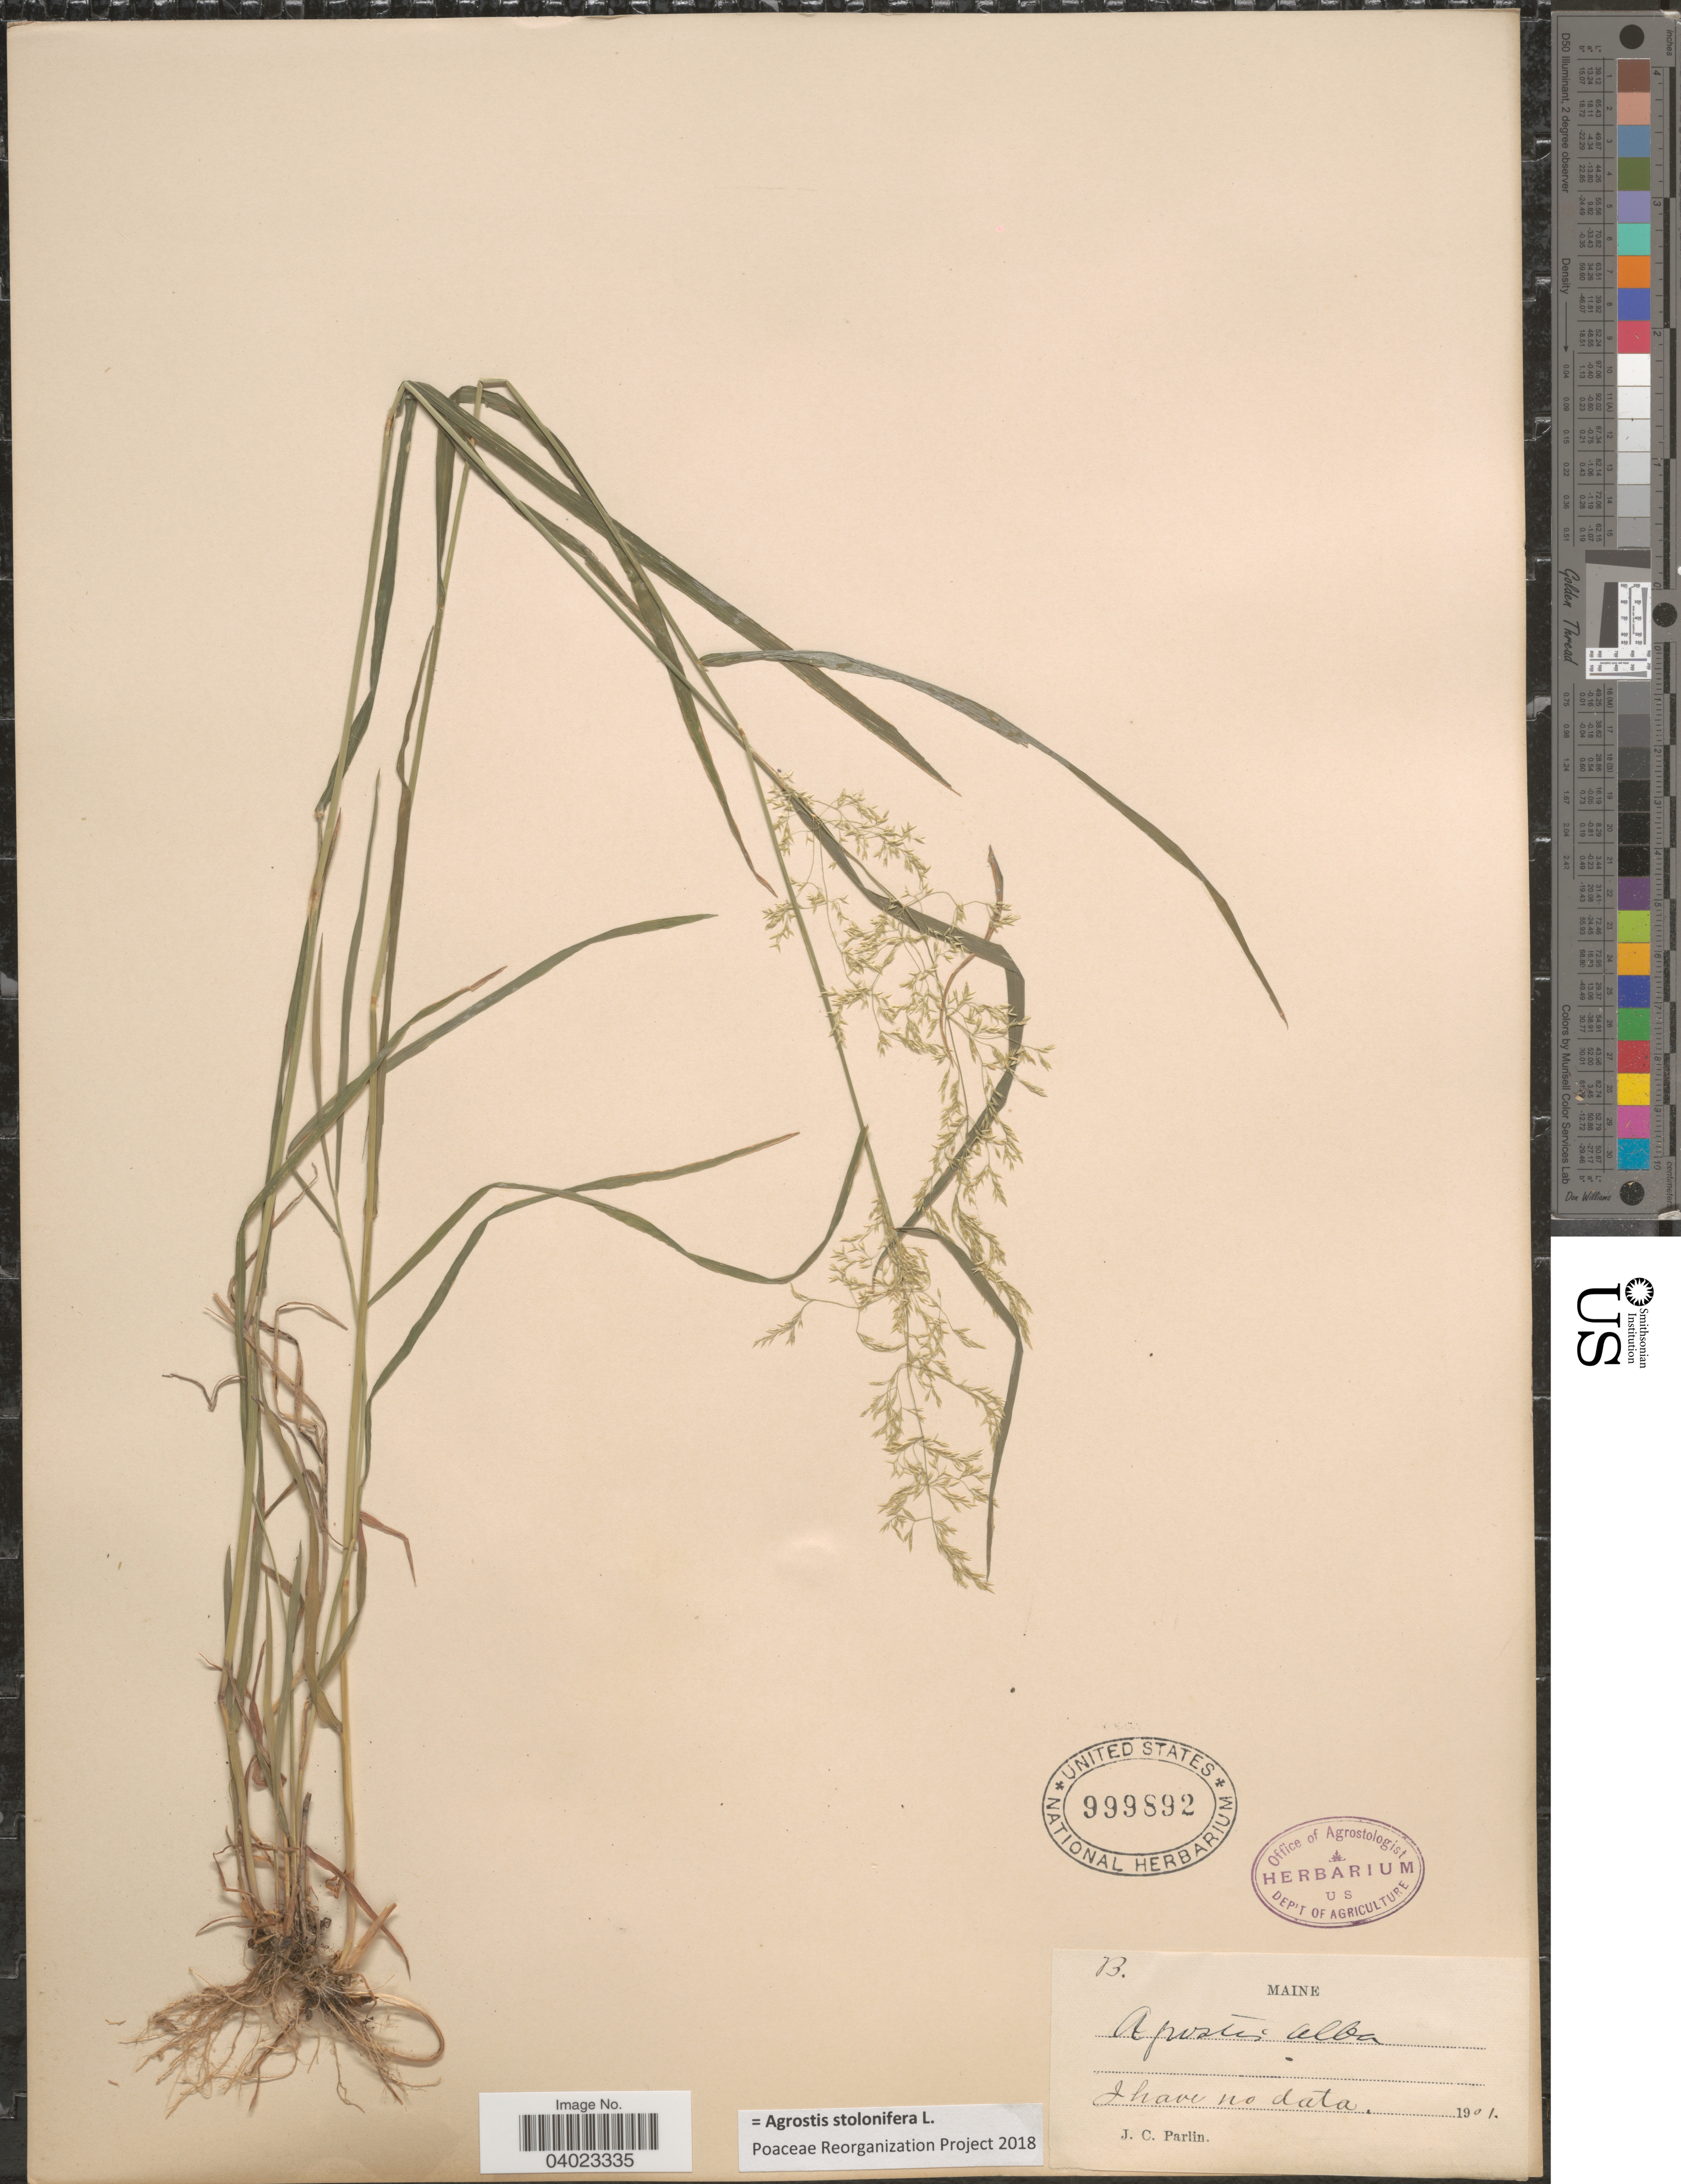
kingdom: Plantae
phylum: Tracheophyta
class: Liliopsida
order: Poales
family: Poaceae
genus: Agrostis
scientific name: Agrostis stolonifera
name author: L.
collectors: J. Parlin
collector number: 13*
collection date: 1901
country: United States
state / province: Maine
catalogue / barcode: US 999892